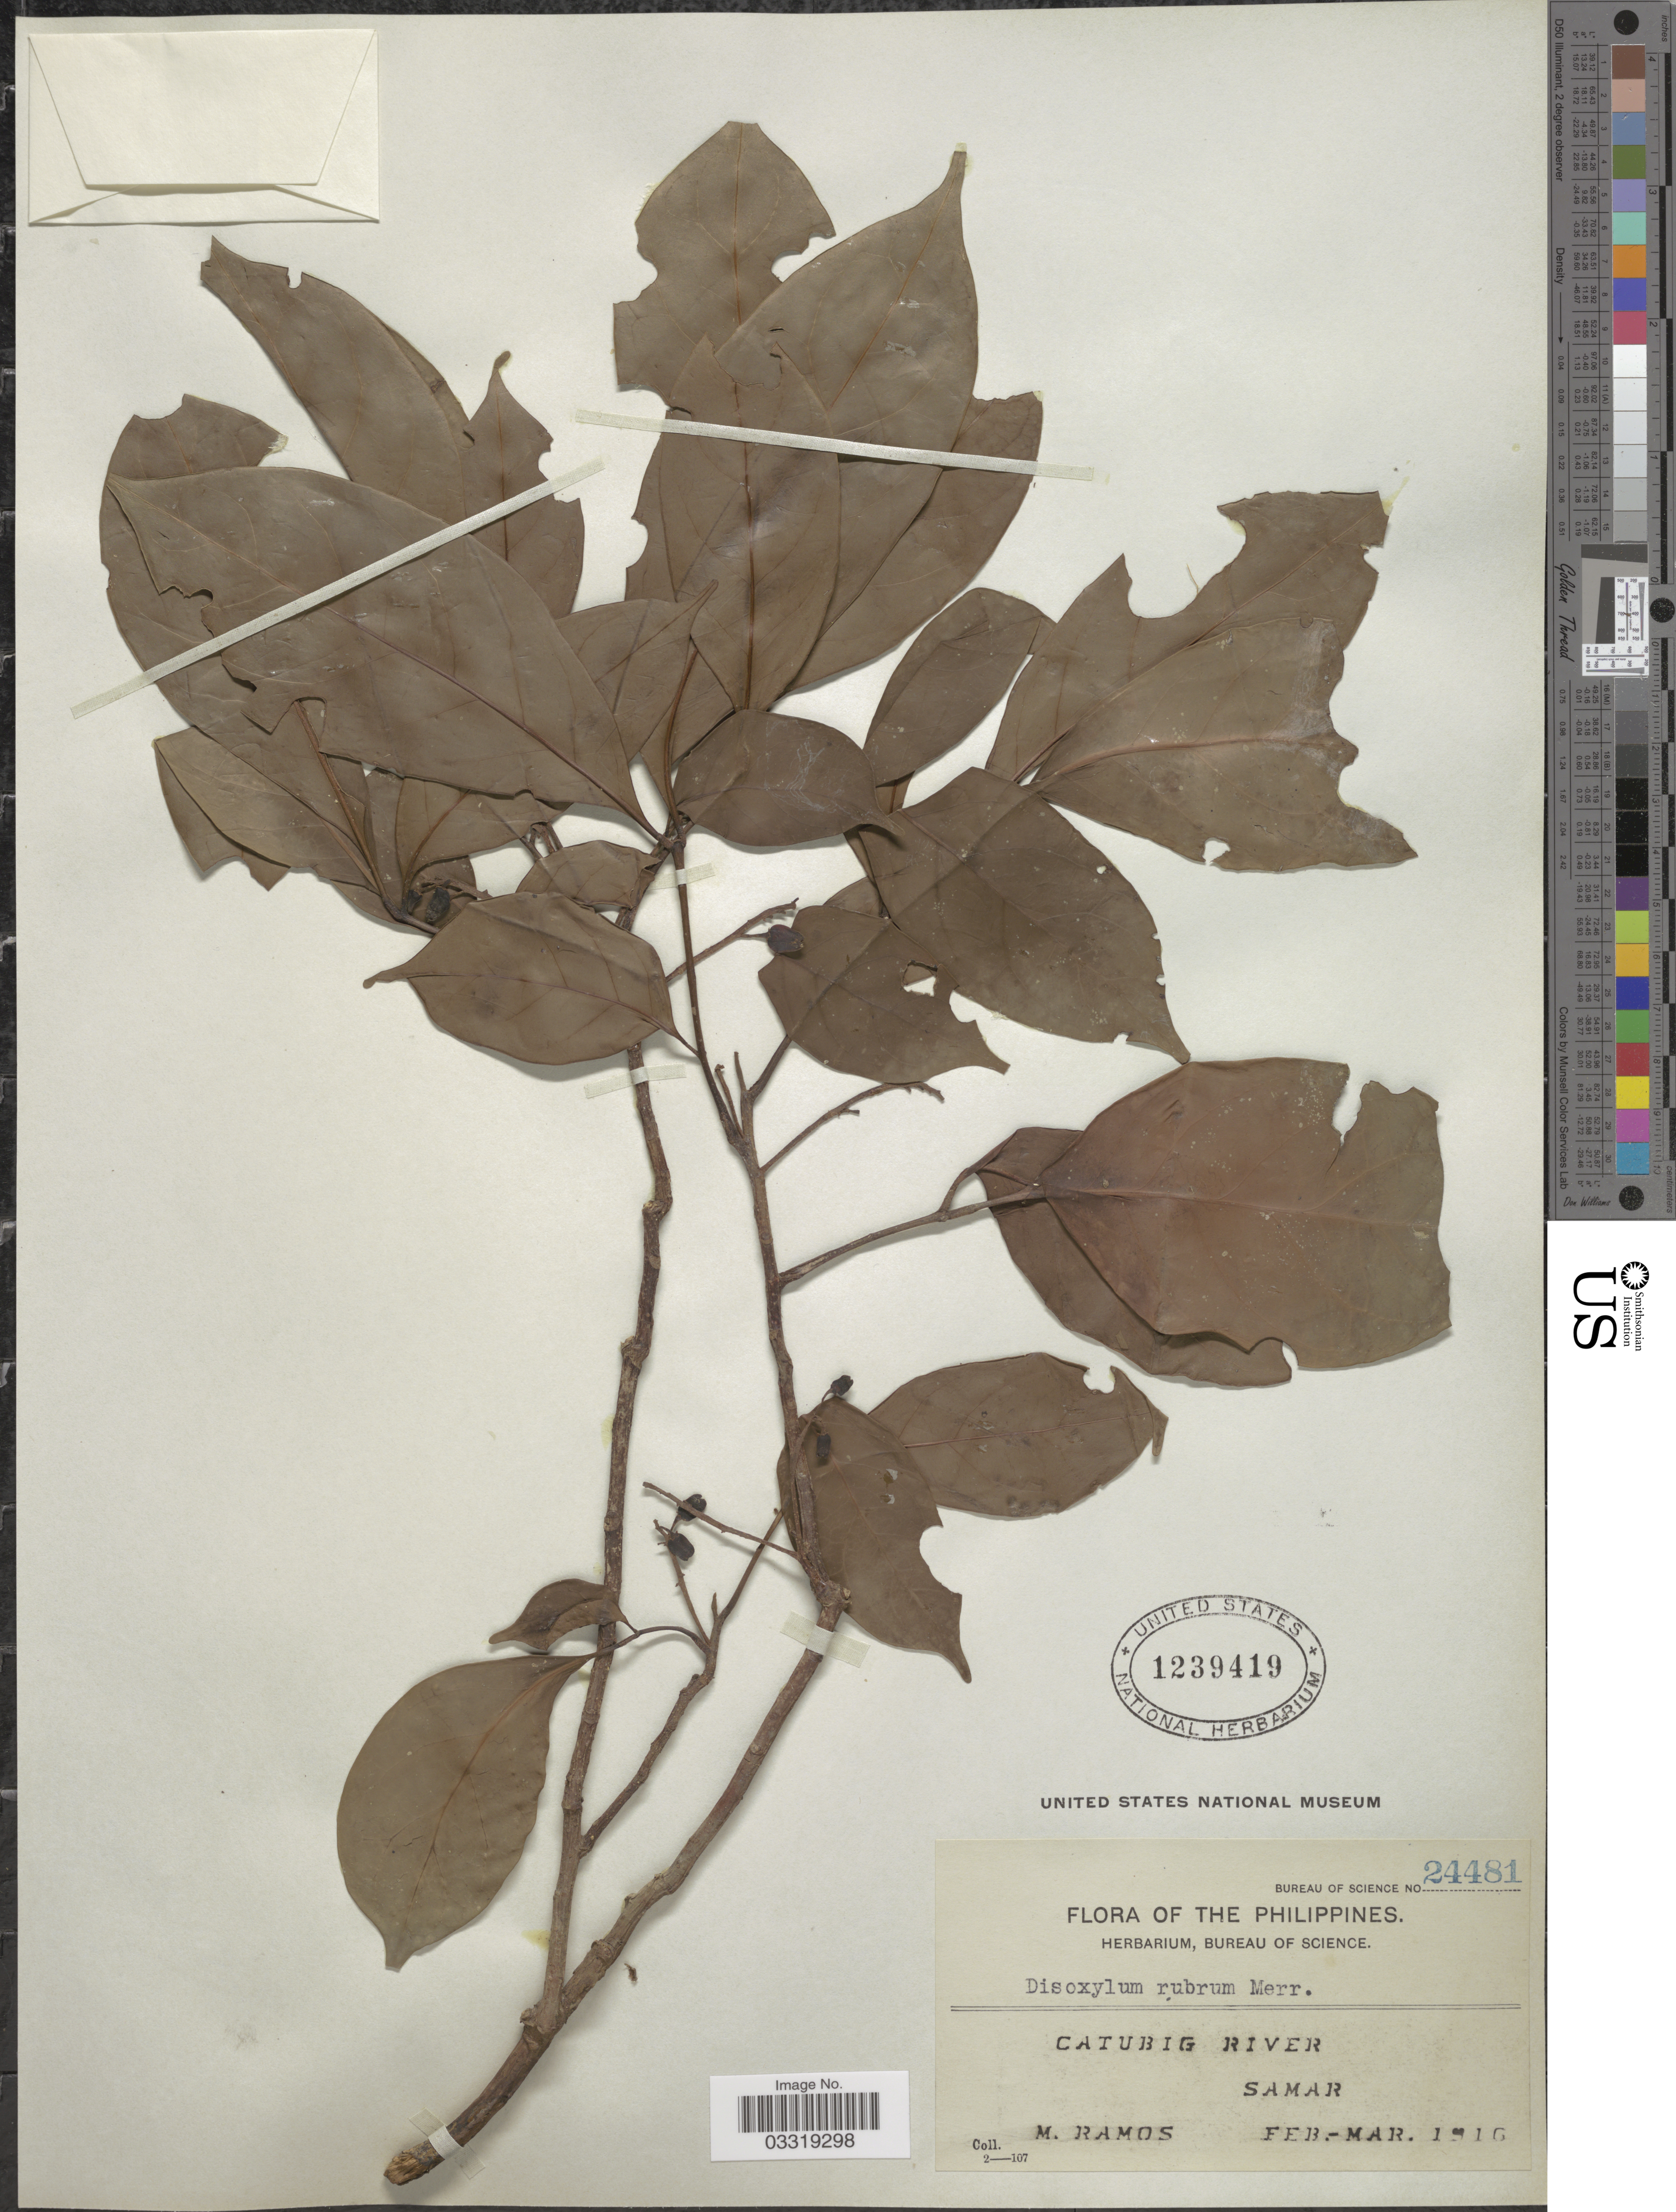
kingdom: Plantae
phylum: Tracheophyta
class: Magnoliopsida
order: Sapindales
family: Meliaceae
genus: Goniocheton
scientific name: Goniocheton arborescens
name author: Blume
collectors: M. Ramos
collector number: Bureau of Science 24481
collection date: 1916-02/1916-03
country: Philippines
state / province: Eastern Visayas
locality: Catubig River. Samar.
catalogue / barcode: US 1239419